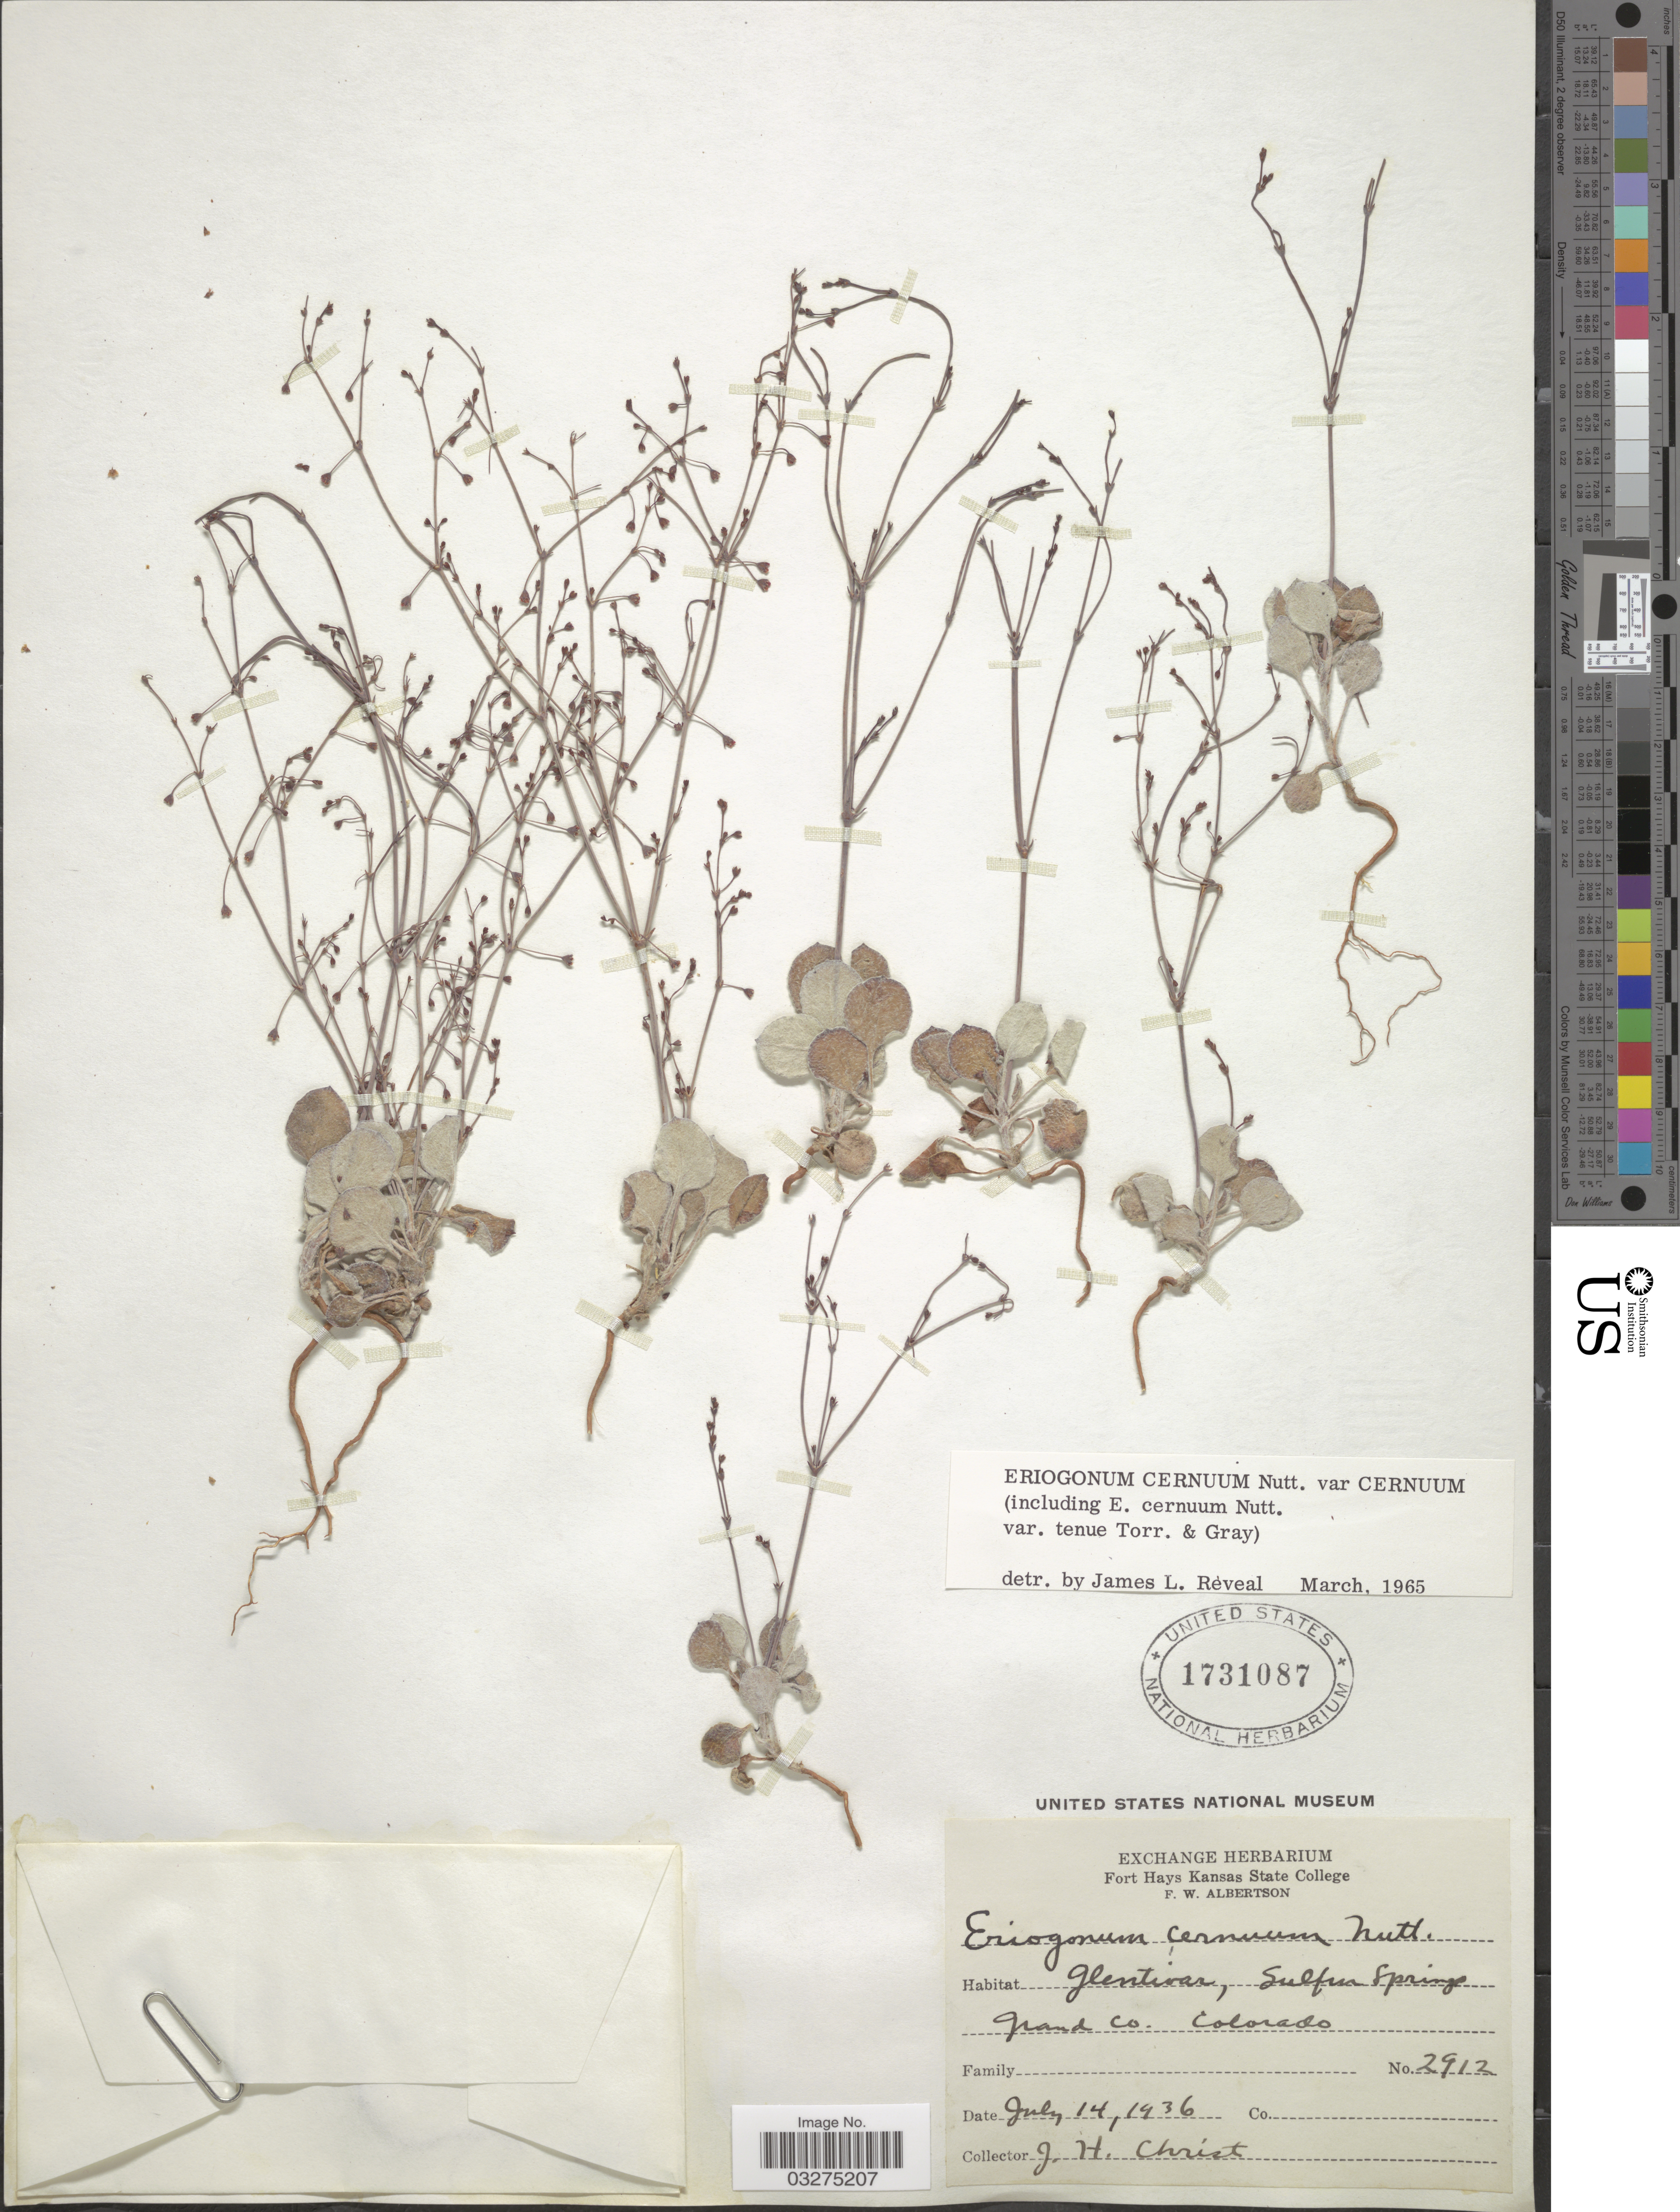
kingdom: Plantae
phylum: Tracheophyta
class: Magnoliopsida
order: Caryophyllales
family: Polygonaceae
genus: Eriogonum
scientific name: Eriogonum cernuum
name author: Nutt.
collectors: J. H. Christ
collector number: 2912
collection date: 1936-07-14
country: United States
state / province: Colorado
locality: Glentivar, Sulfur Springs, Grand Co.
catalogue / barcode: US 1731087